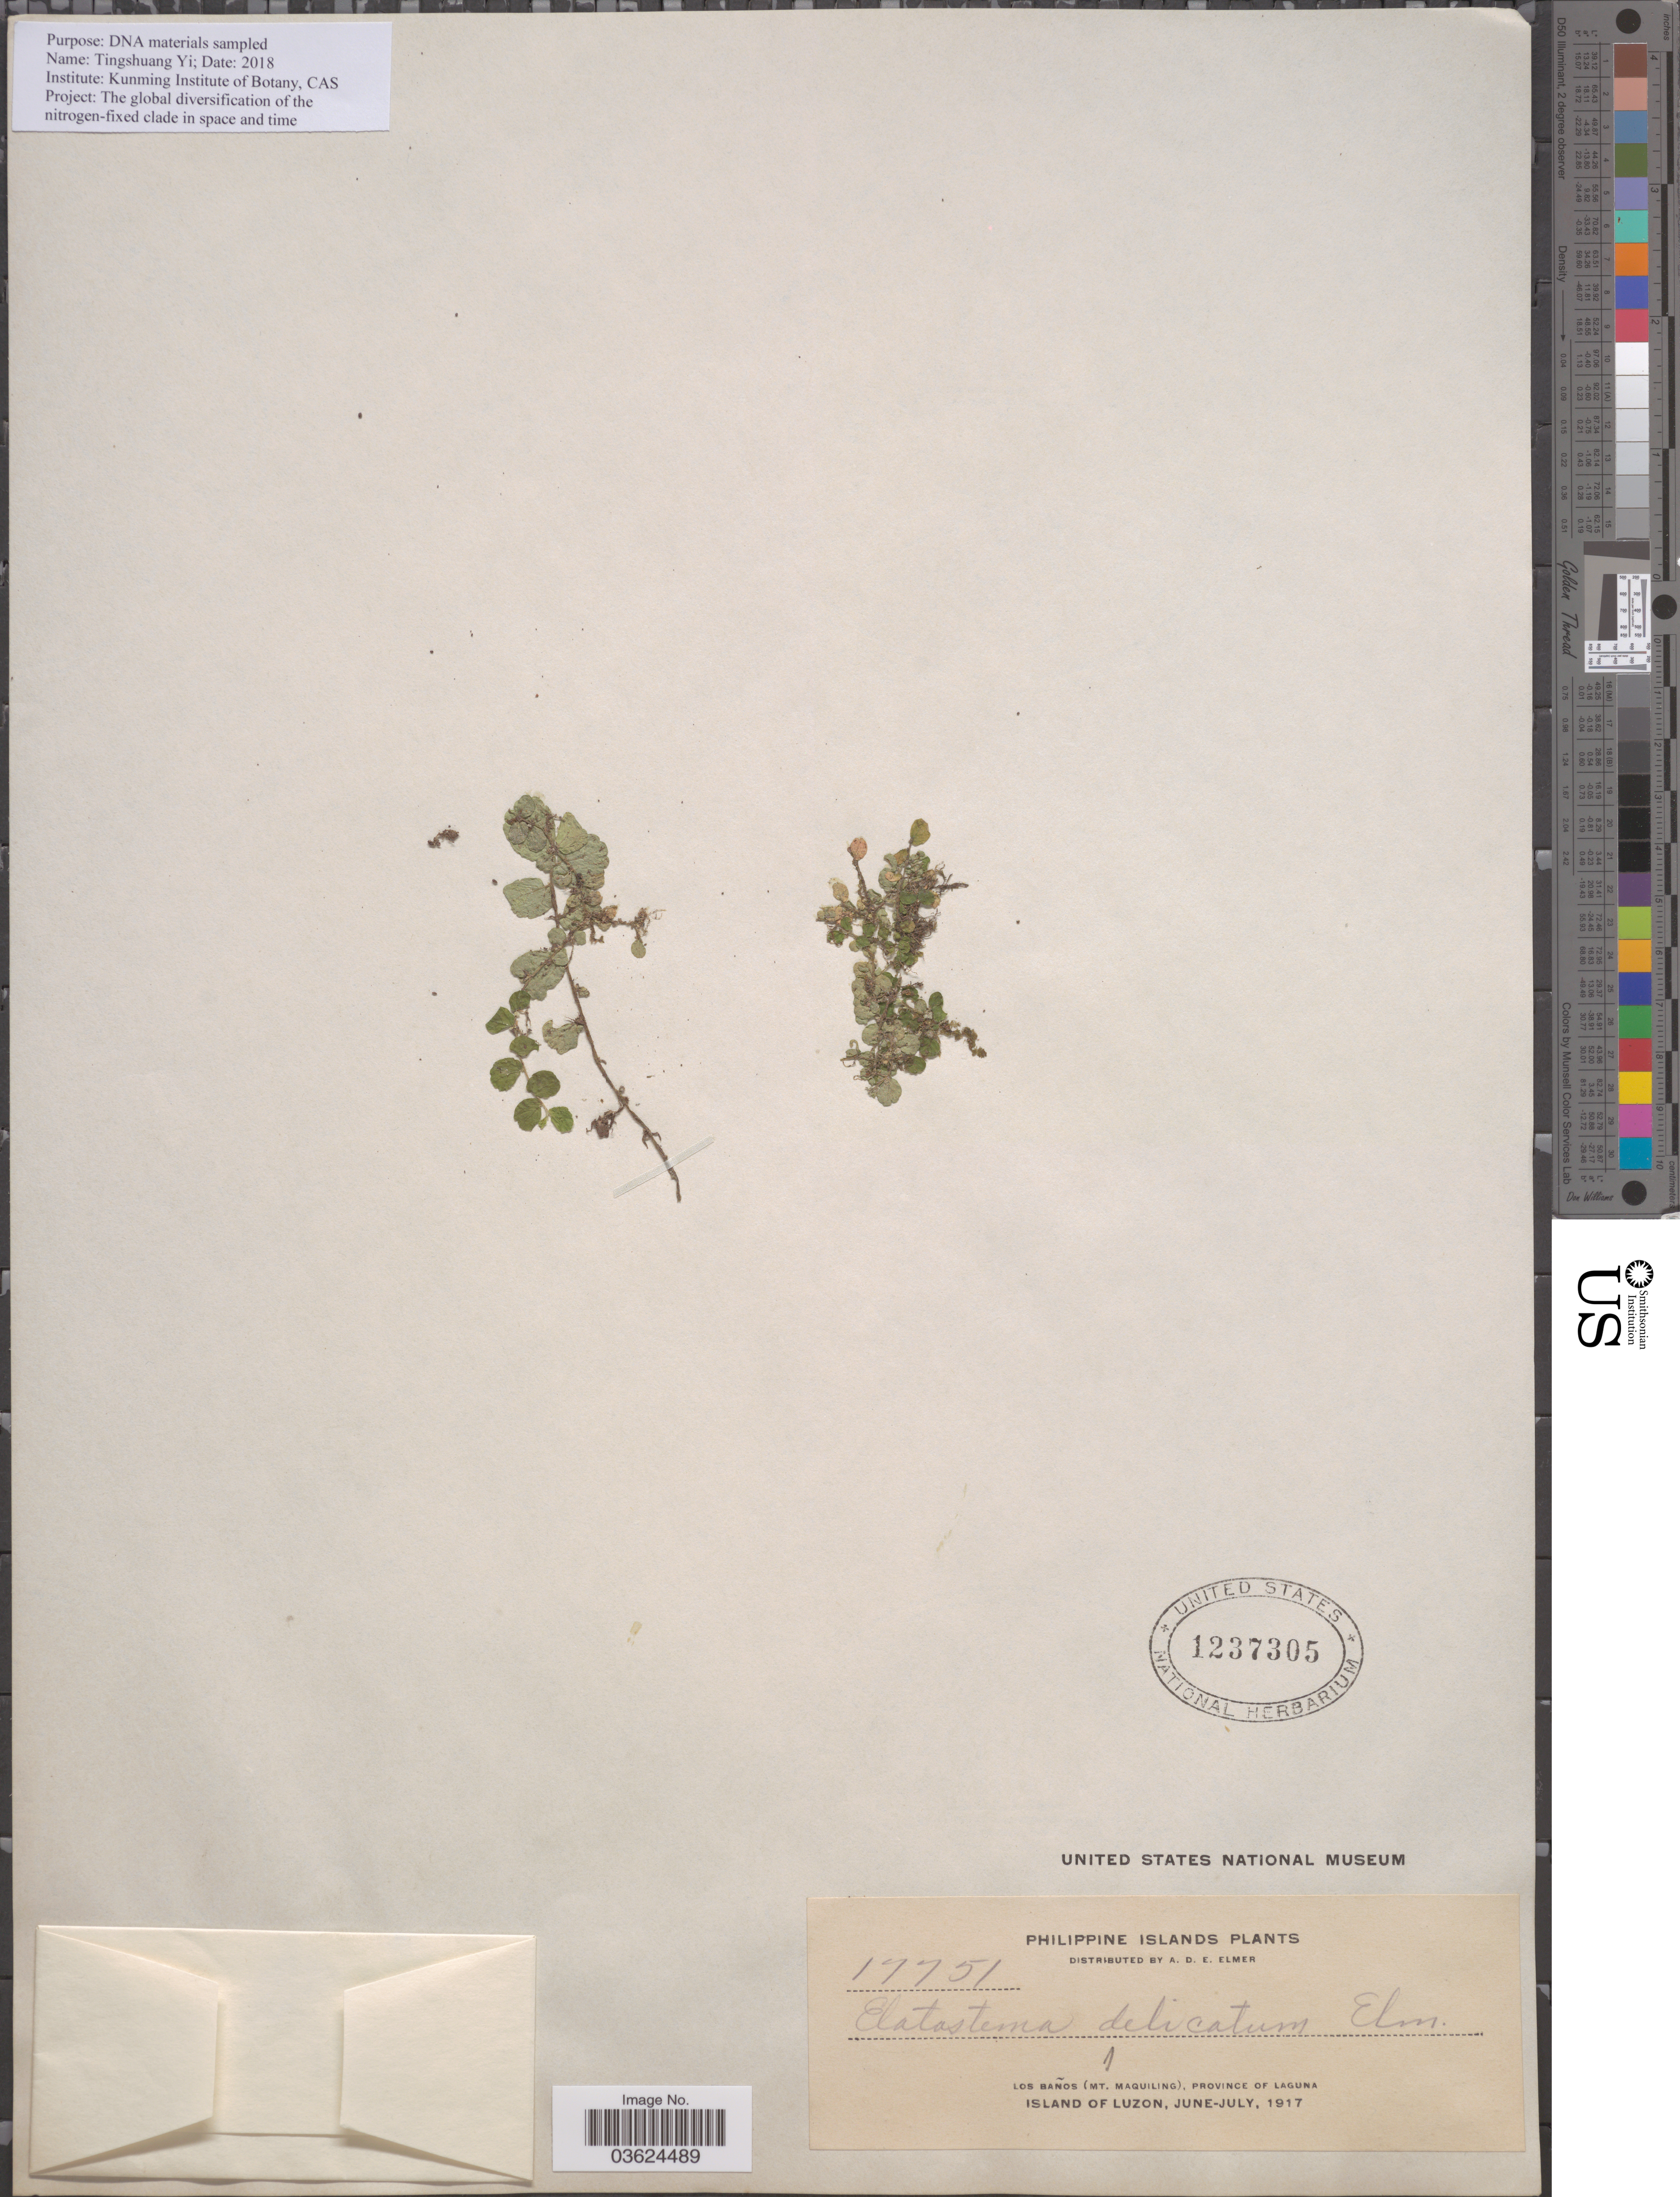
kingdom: Plantae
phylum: Tracheophyta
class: Magnoliopsida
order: Rosales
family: Urticaceae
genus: Elatostema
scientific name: Elatostema delicatulum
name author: Wedd.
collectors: A. D. E. Elmer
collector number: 17751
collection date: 1917-06/1917-07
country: Philippines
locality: Philippine Islands. Los Baños (Mt. Maquiling), Province of Laguna, Island of Luzon.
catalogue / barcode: US 1237305